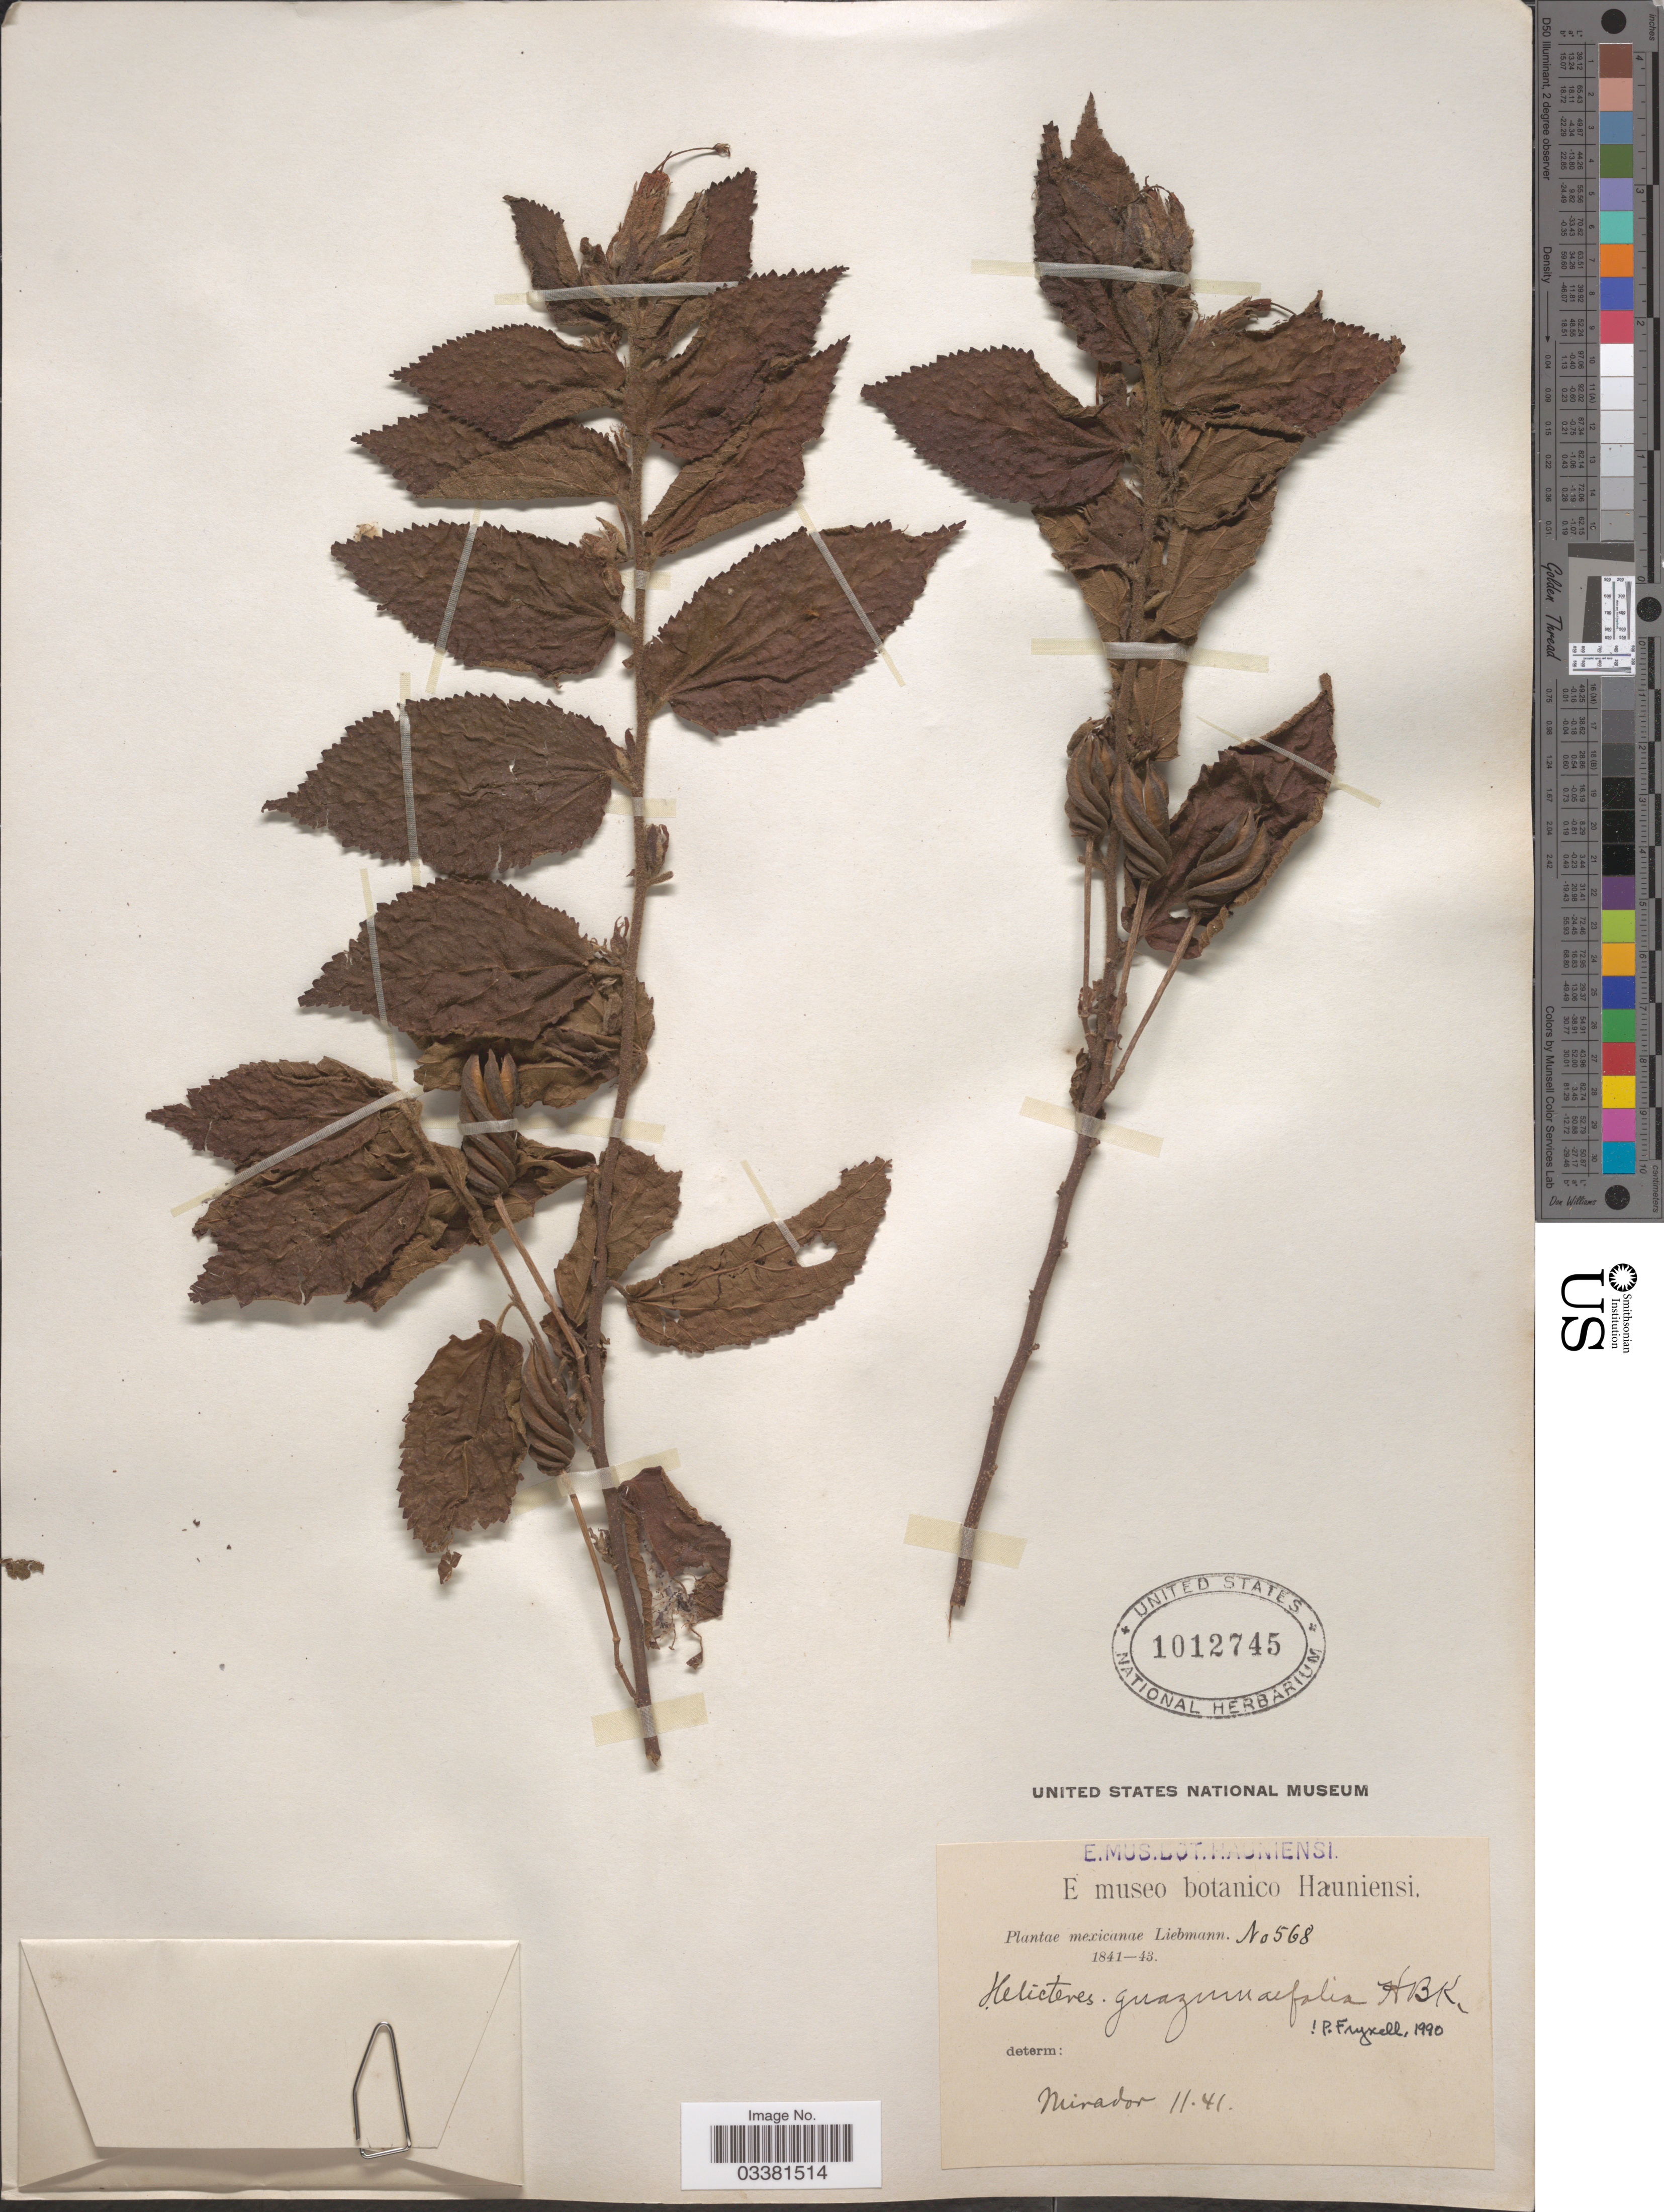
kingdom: Plantae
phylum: Tracheophyta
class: Magnoliopsida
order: Malvales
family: Malvaceae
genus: Helicteres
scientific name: Helicteres guazumifolia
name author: Kunth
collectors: Liebmann, --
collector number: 568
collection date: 1841-11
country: Mexico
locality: Mirador.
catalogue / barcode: US 1012745